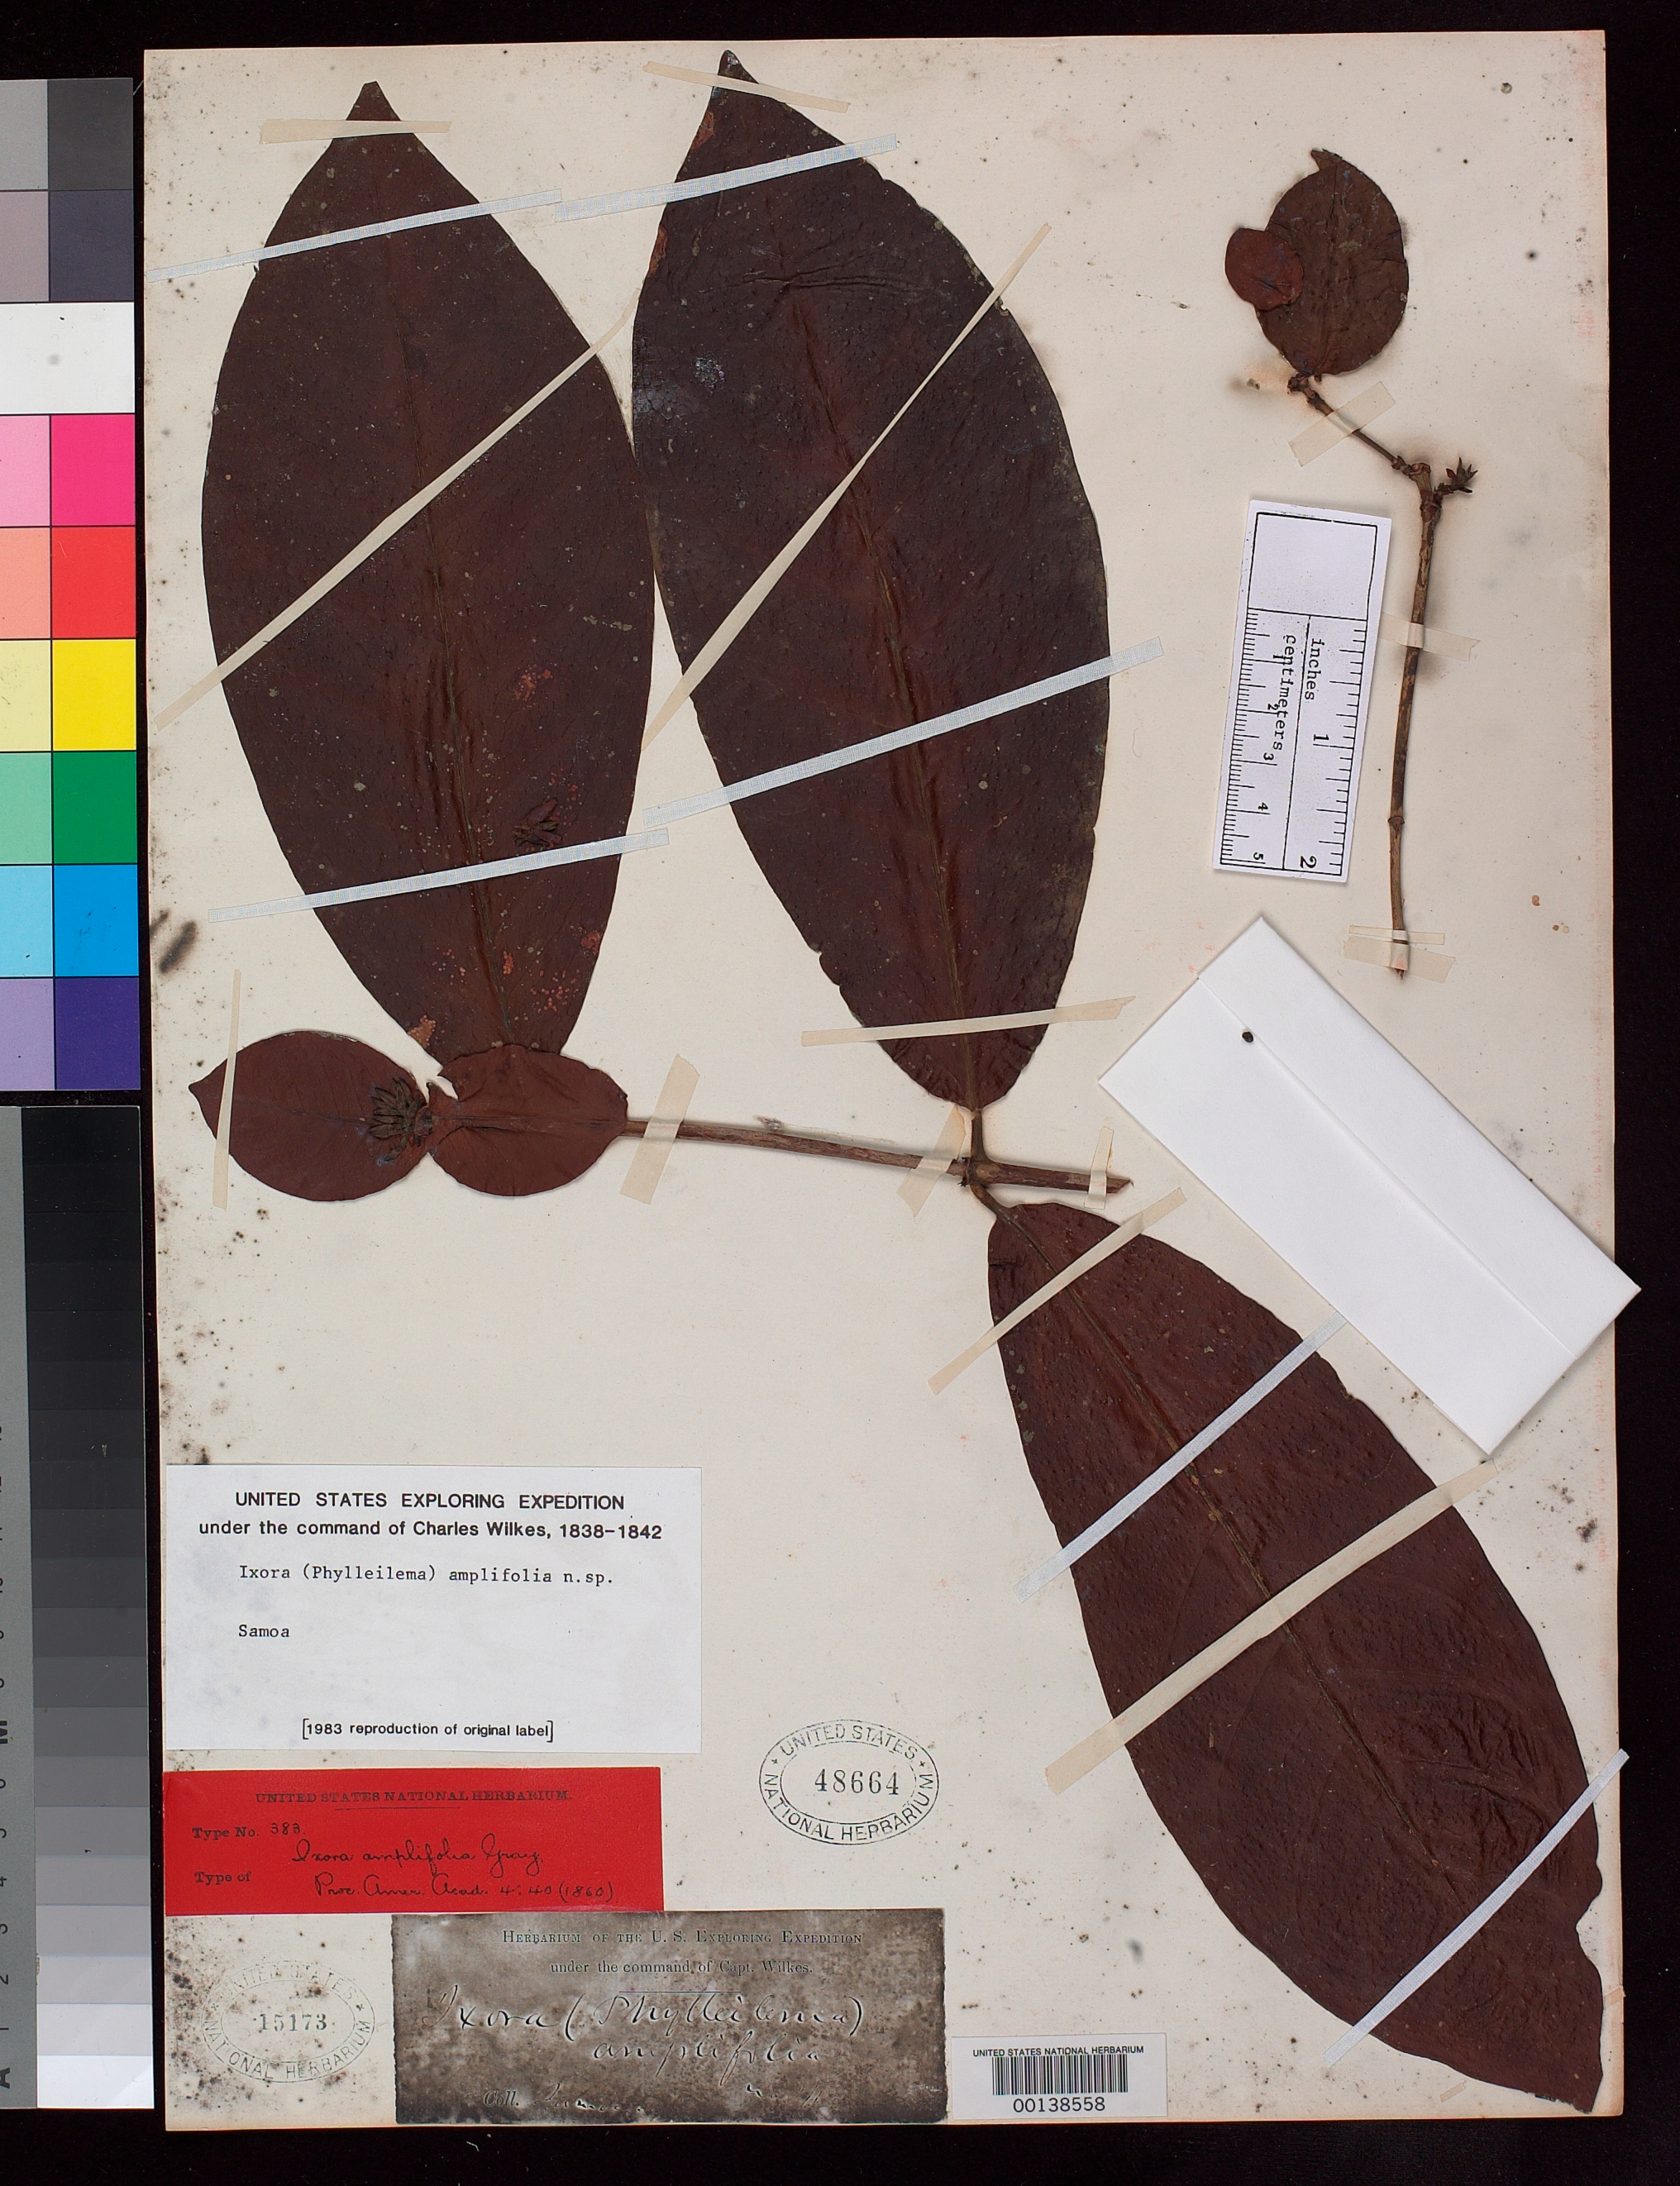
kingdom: Plantae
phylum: Tracheophyta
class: Magnoliopsida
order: Gentianales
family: Rubiaceae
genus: Ixora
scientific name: Ixora amplifolia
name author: A. Gray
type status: Holotype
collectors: Wilkes Explor. Exped.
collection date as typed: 1838 to -- --- 1842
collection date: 1838/1842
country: American Samoa / Samoa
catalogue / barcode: US 48664